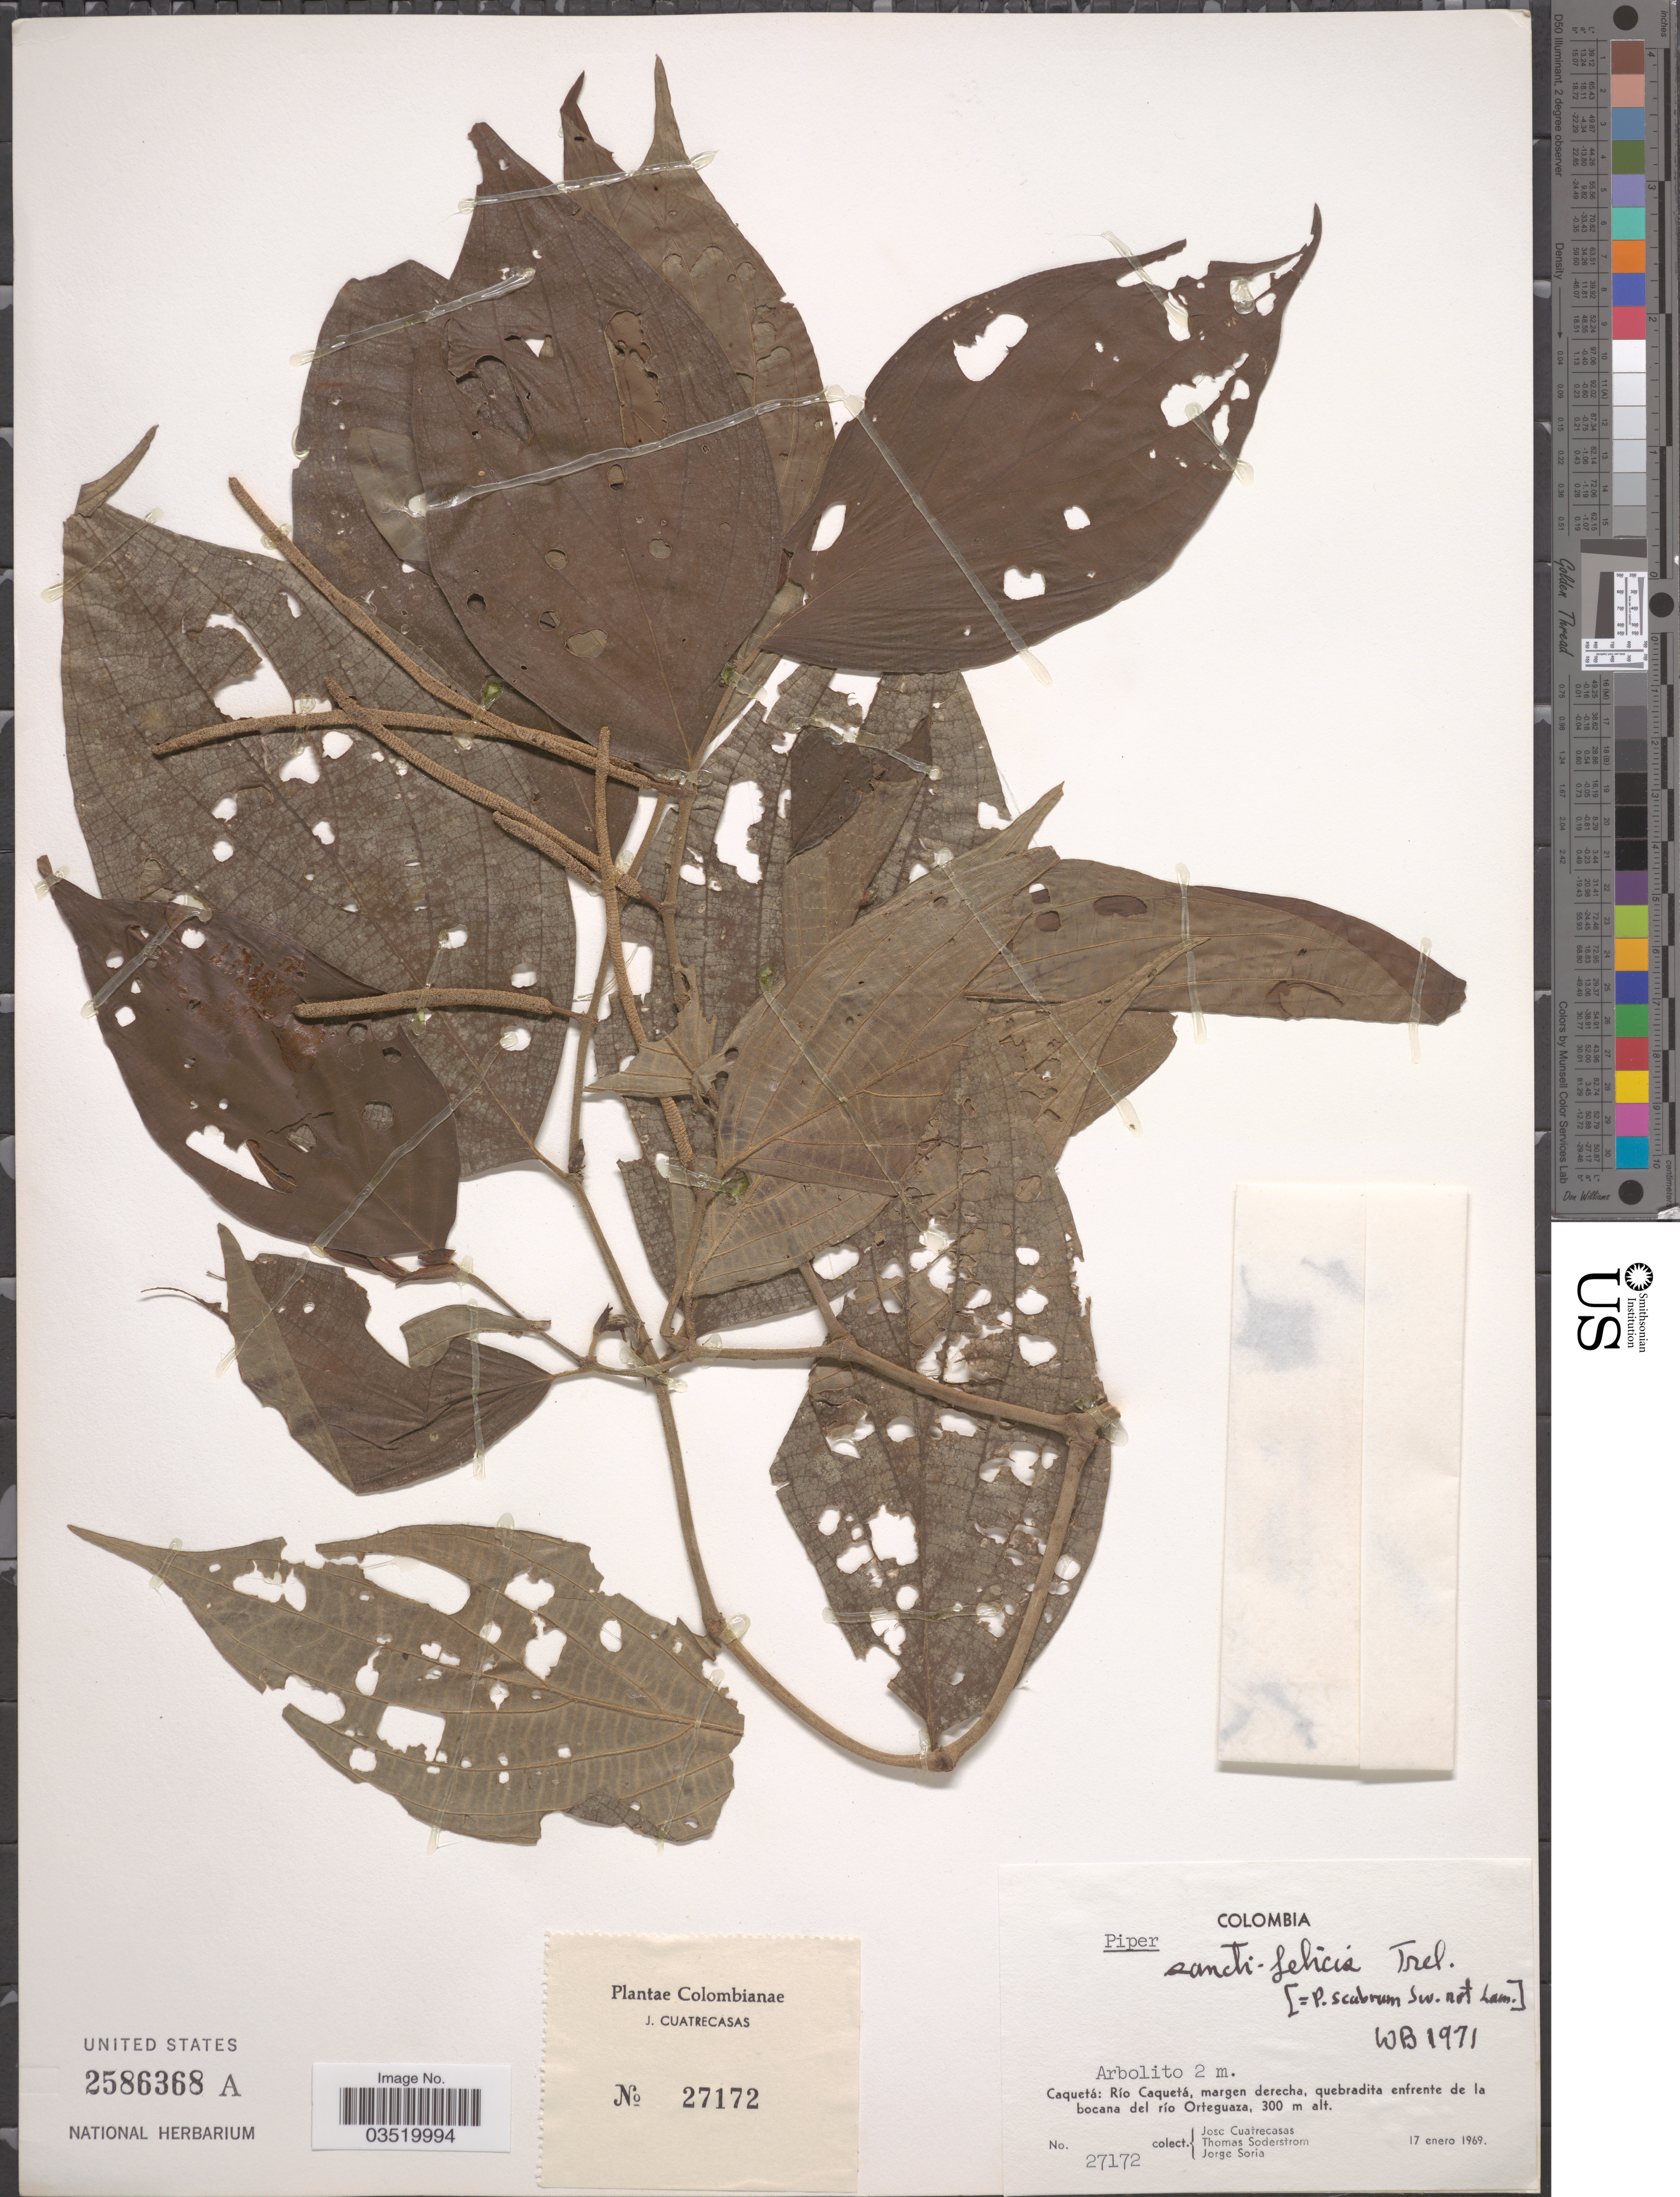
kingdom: Plantae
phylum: Tracheophyta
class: Magnoliopsida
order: Piperales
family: Piperaceae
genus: Piper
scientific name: Piper hispidum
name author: Sw.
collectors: J. Cuatrecasas, T. R. Soderstrom & J. Soria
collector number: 27172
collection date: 1969-01-17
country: Colombia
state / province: Caquetá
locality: Río Caquetá, margen derecha, quebradita enfrente de la bocana del río Orteguaza.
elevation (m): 300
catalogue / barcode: US 2586368A